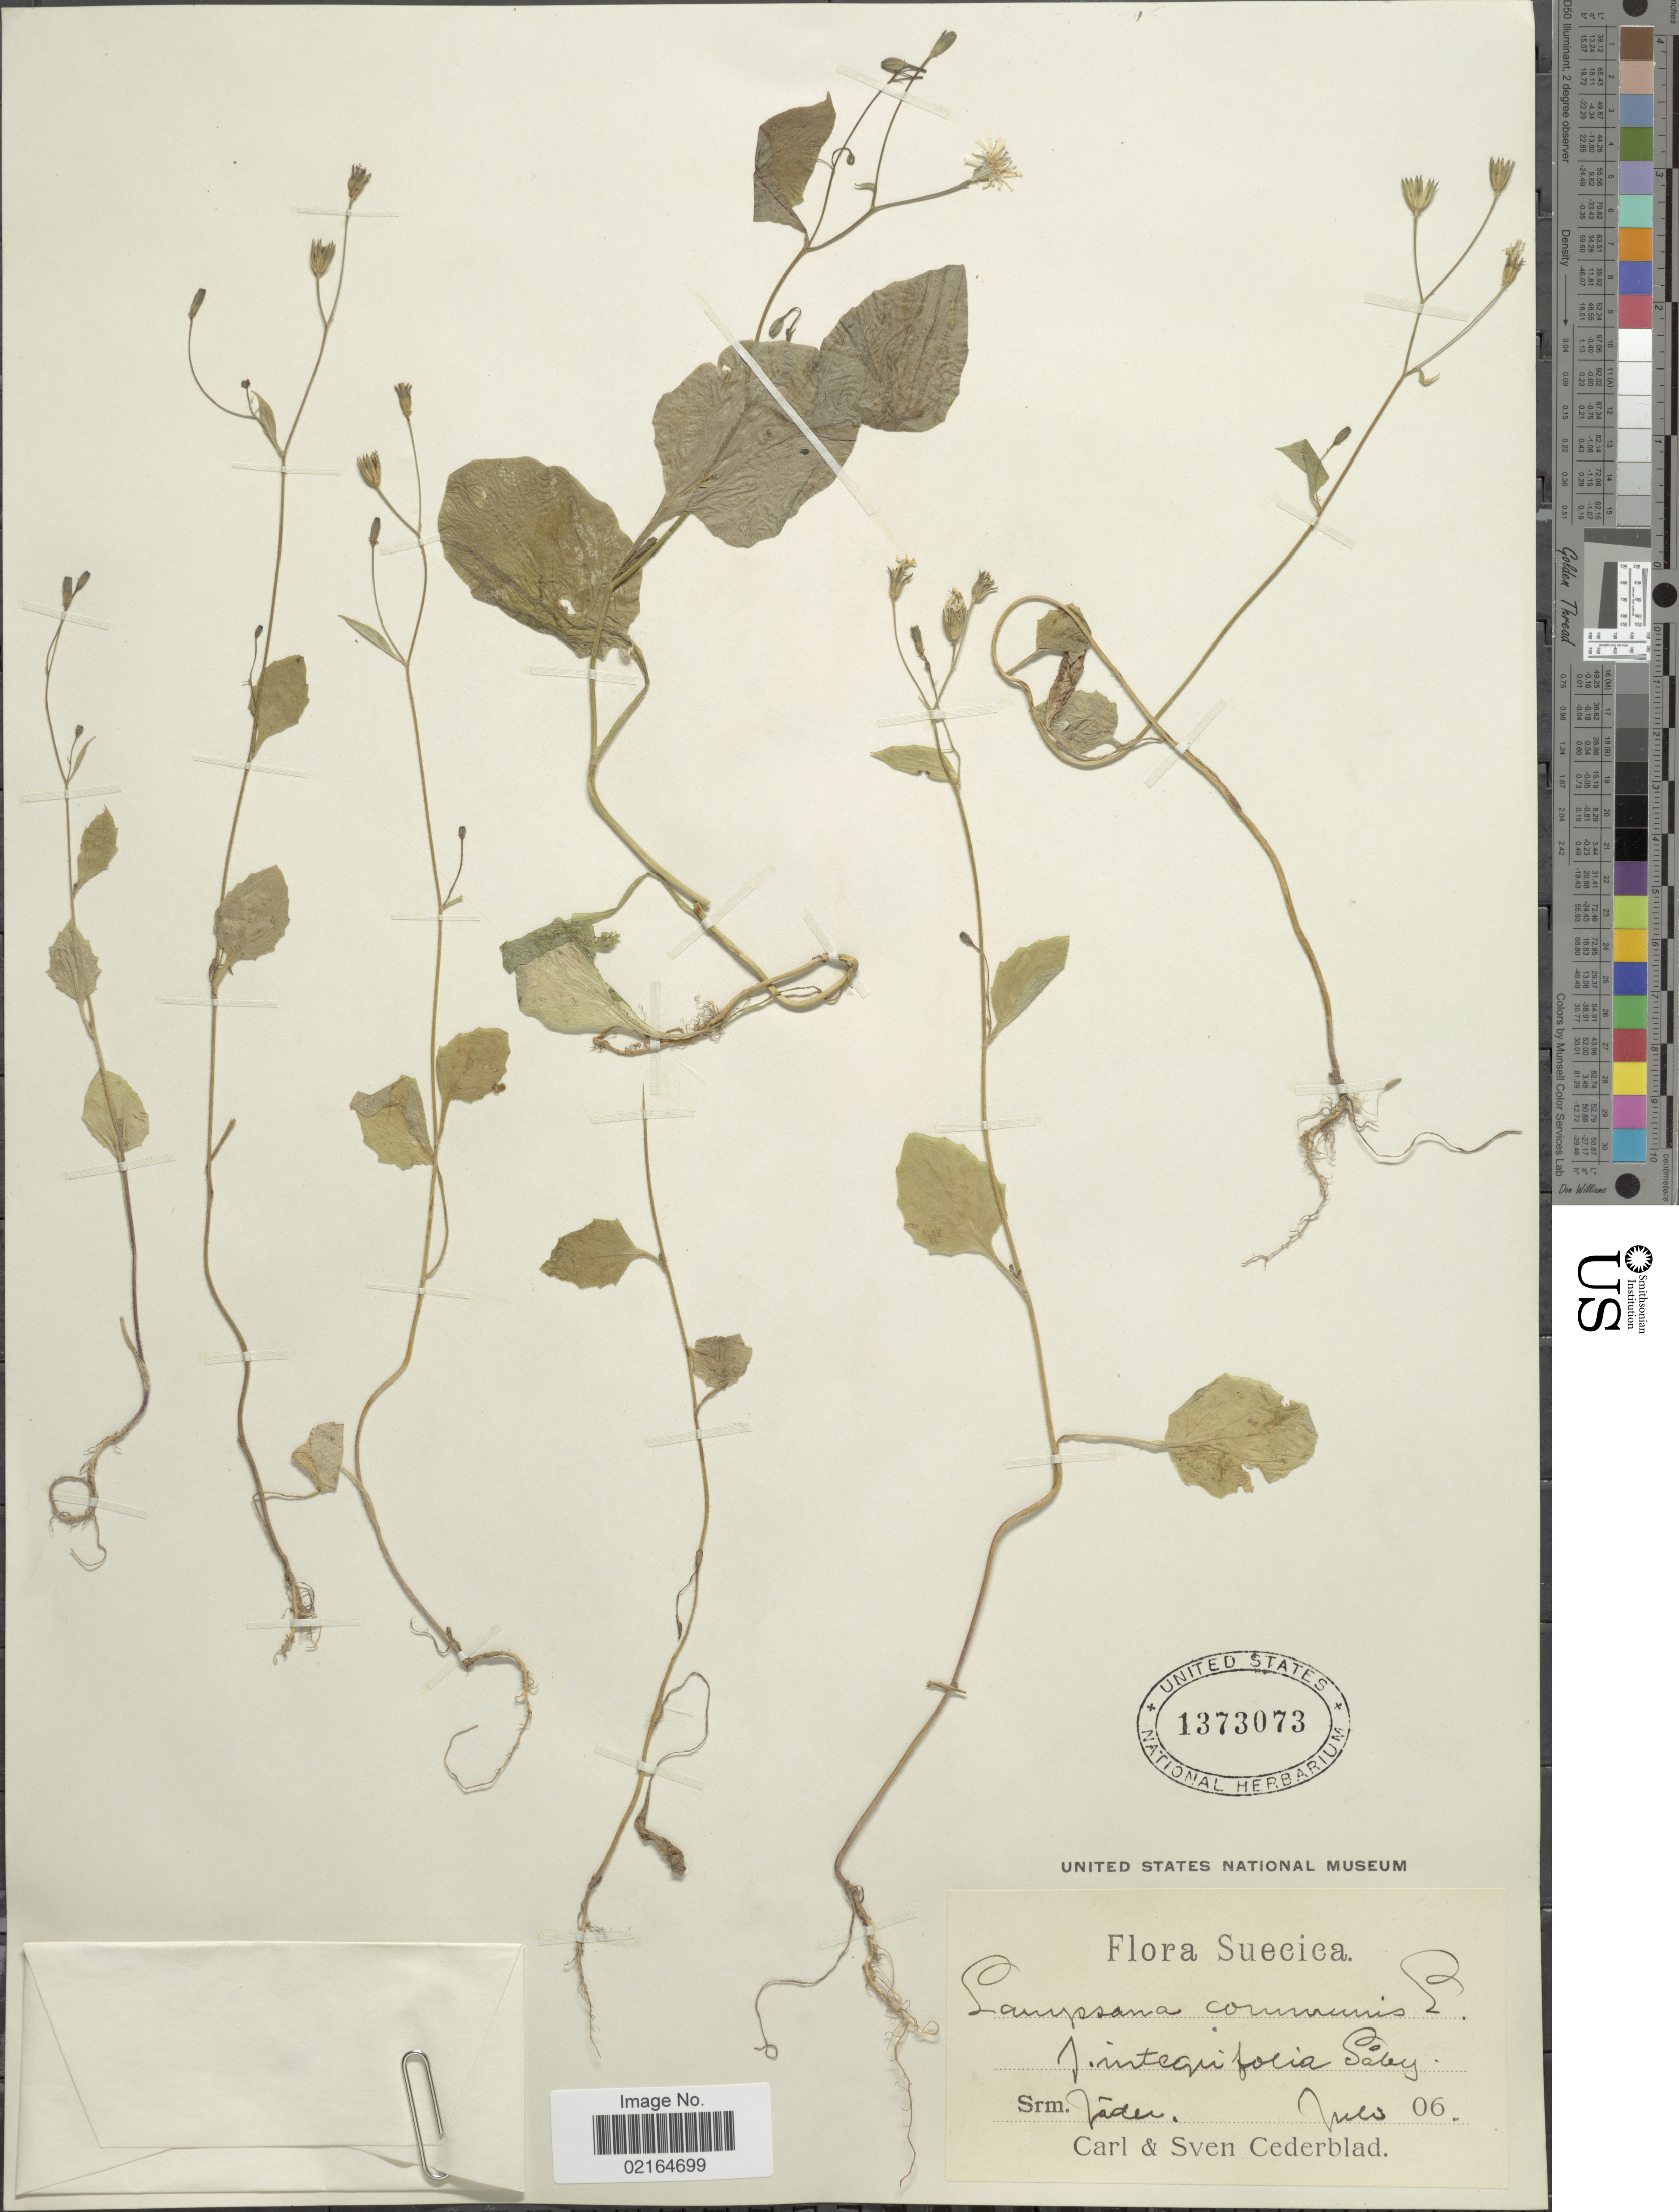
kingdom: Plantae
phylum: Tracheophyta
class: Magnoliopsida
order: Asterales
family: Asteraceae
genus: Lapsana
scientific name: Lapsana communis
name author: L.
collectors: C. Cederblad & S. Cederblad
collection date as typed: Transcribed d/m/y: /7/06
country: Sweden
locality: Suecica, Srm. Vaden [interpreted].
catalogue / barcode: US 1373073